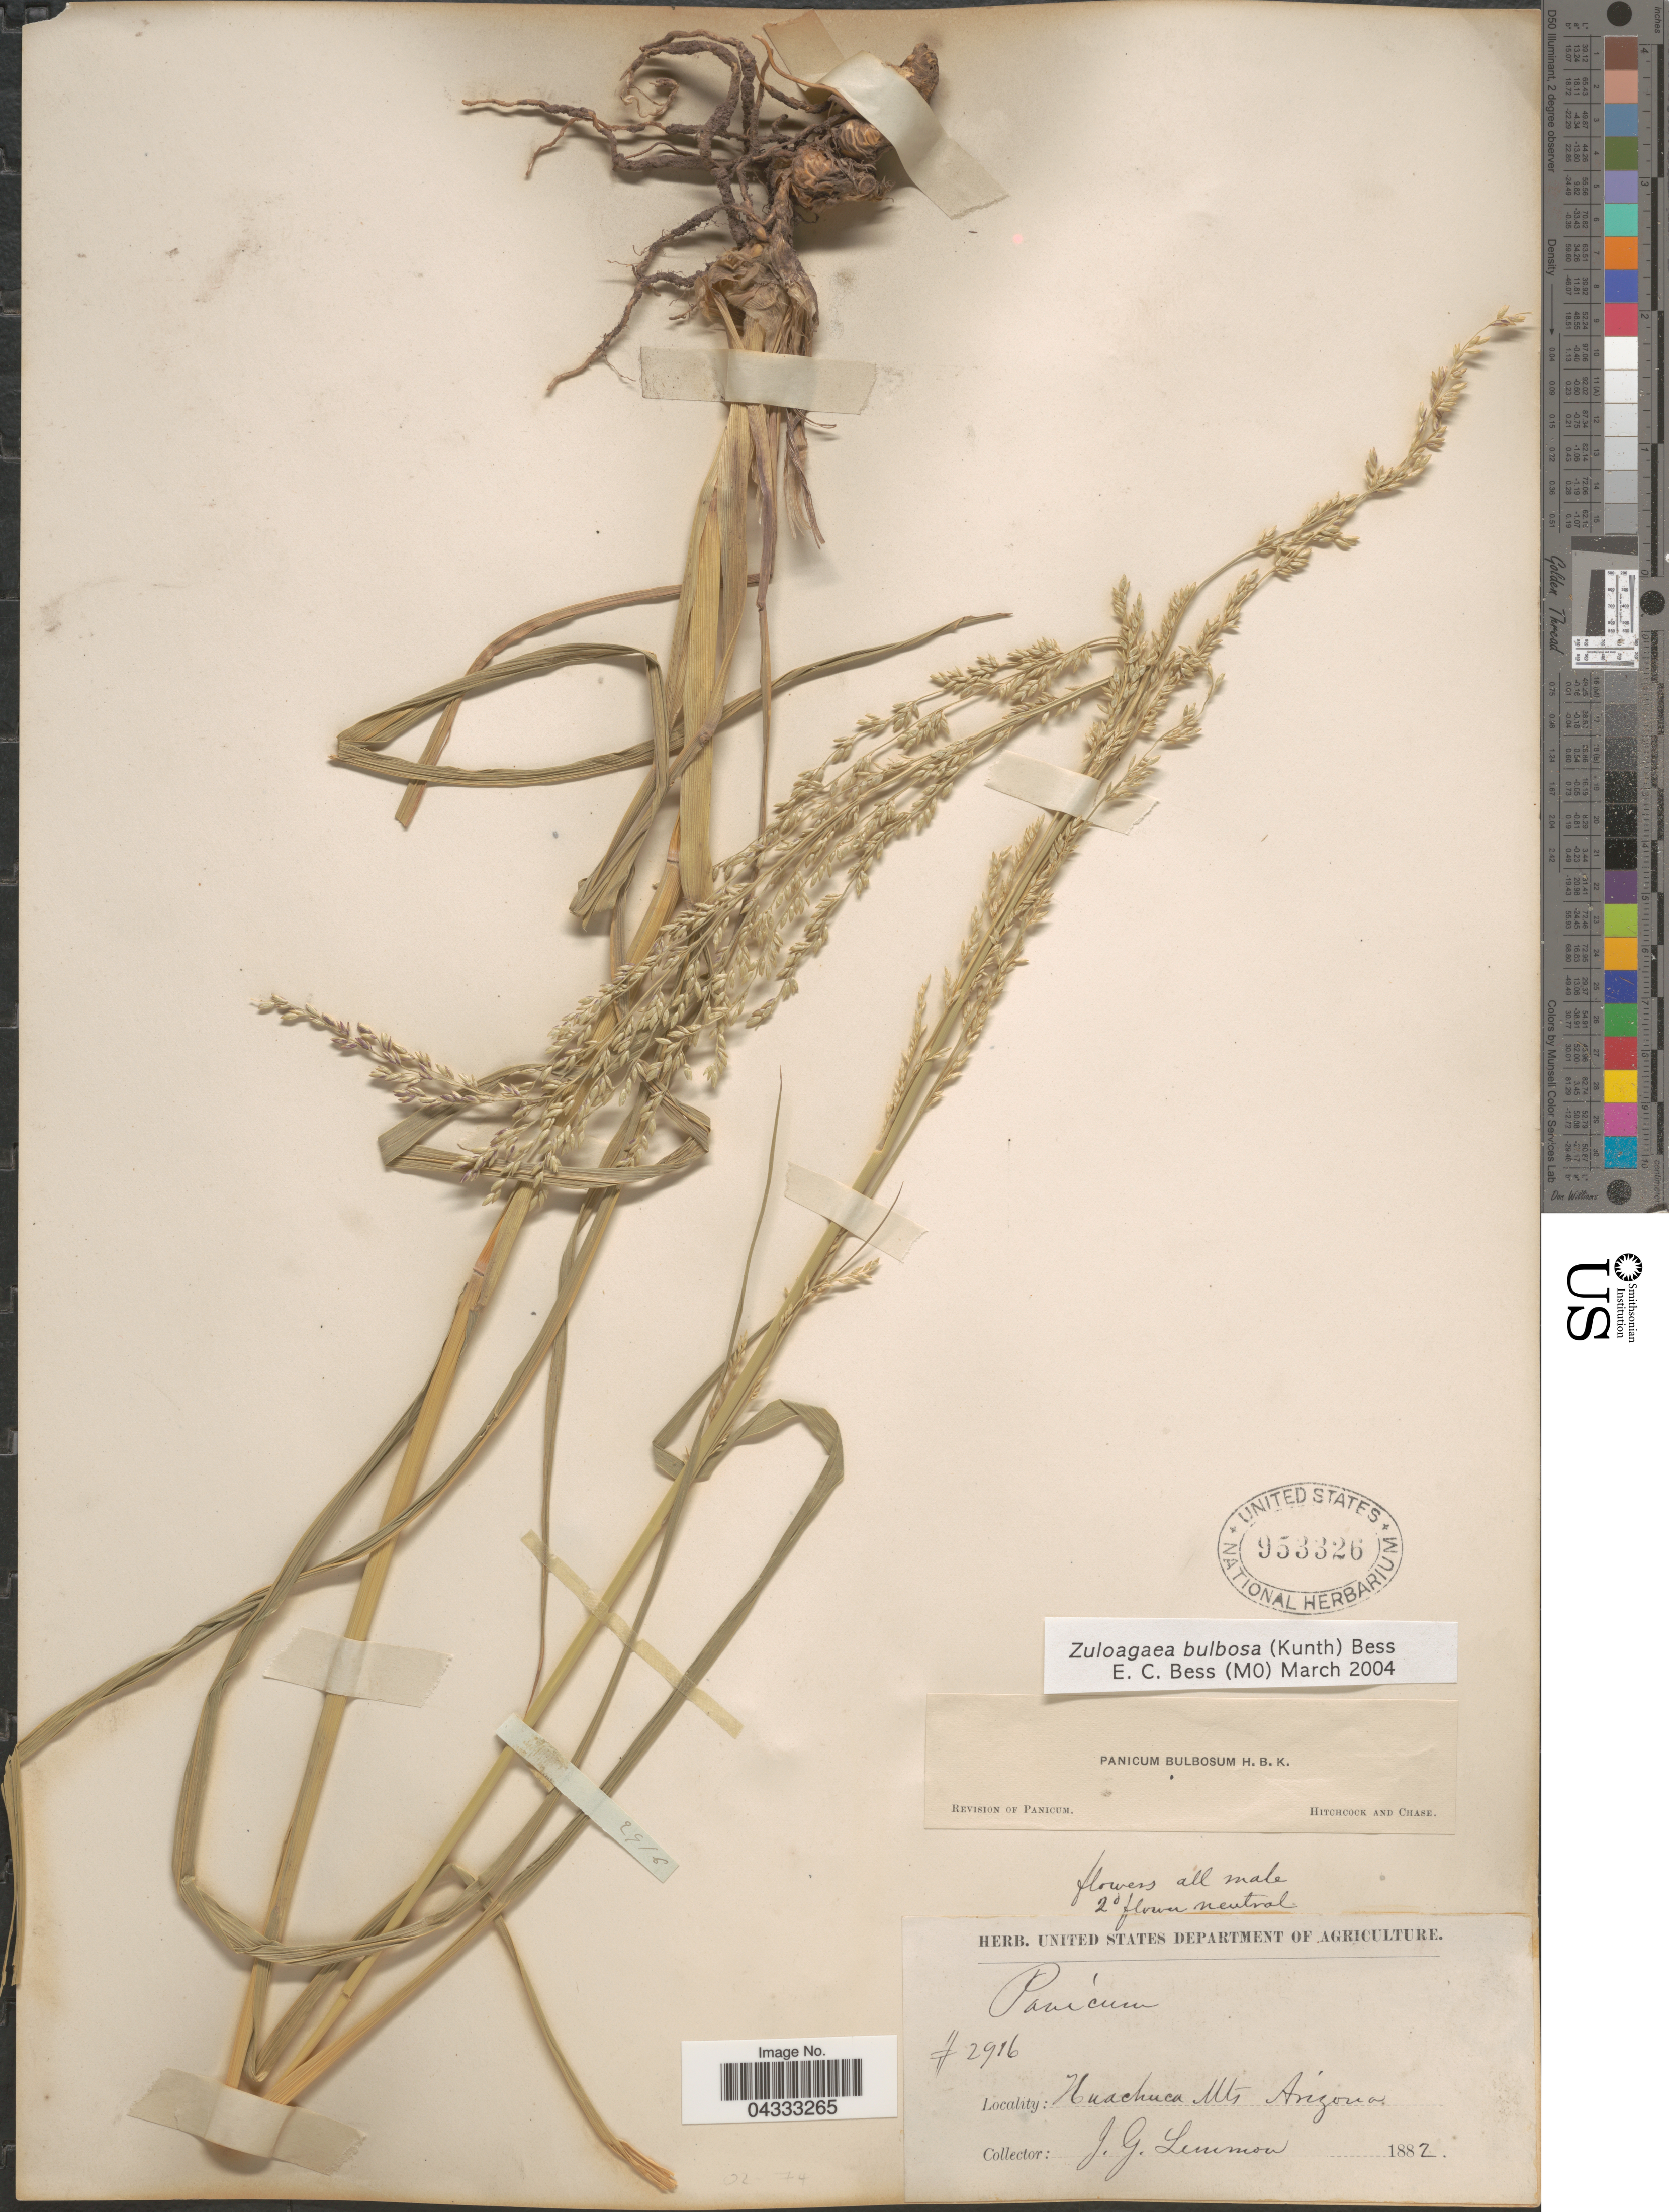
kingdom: Plantae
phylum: Tracheophyta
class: Liliopsida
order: Poales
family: Poaceae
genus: Zuloagaea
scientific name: Zuloagaea bulbosa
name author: (Kunth) E. Bess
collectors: J. Lemmon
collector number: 2916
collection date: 1882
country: United States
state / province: Arizona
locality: Huachuca Mts.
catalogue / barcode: US 953326